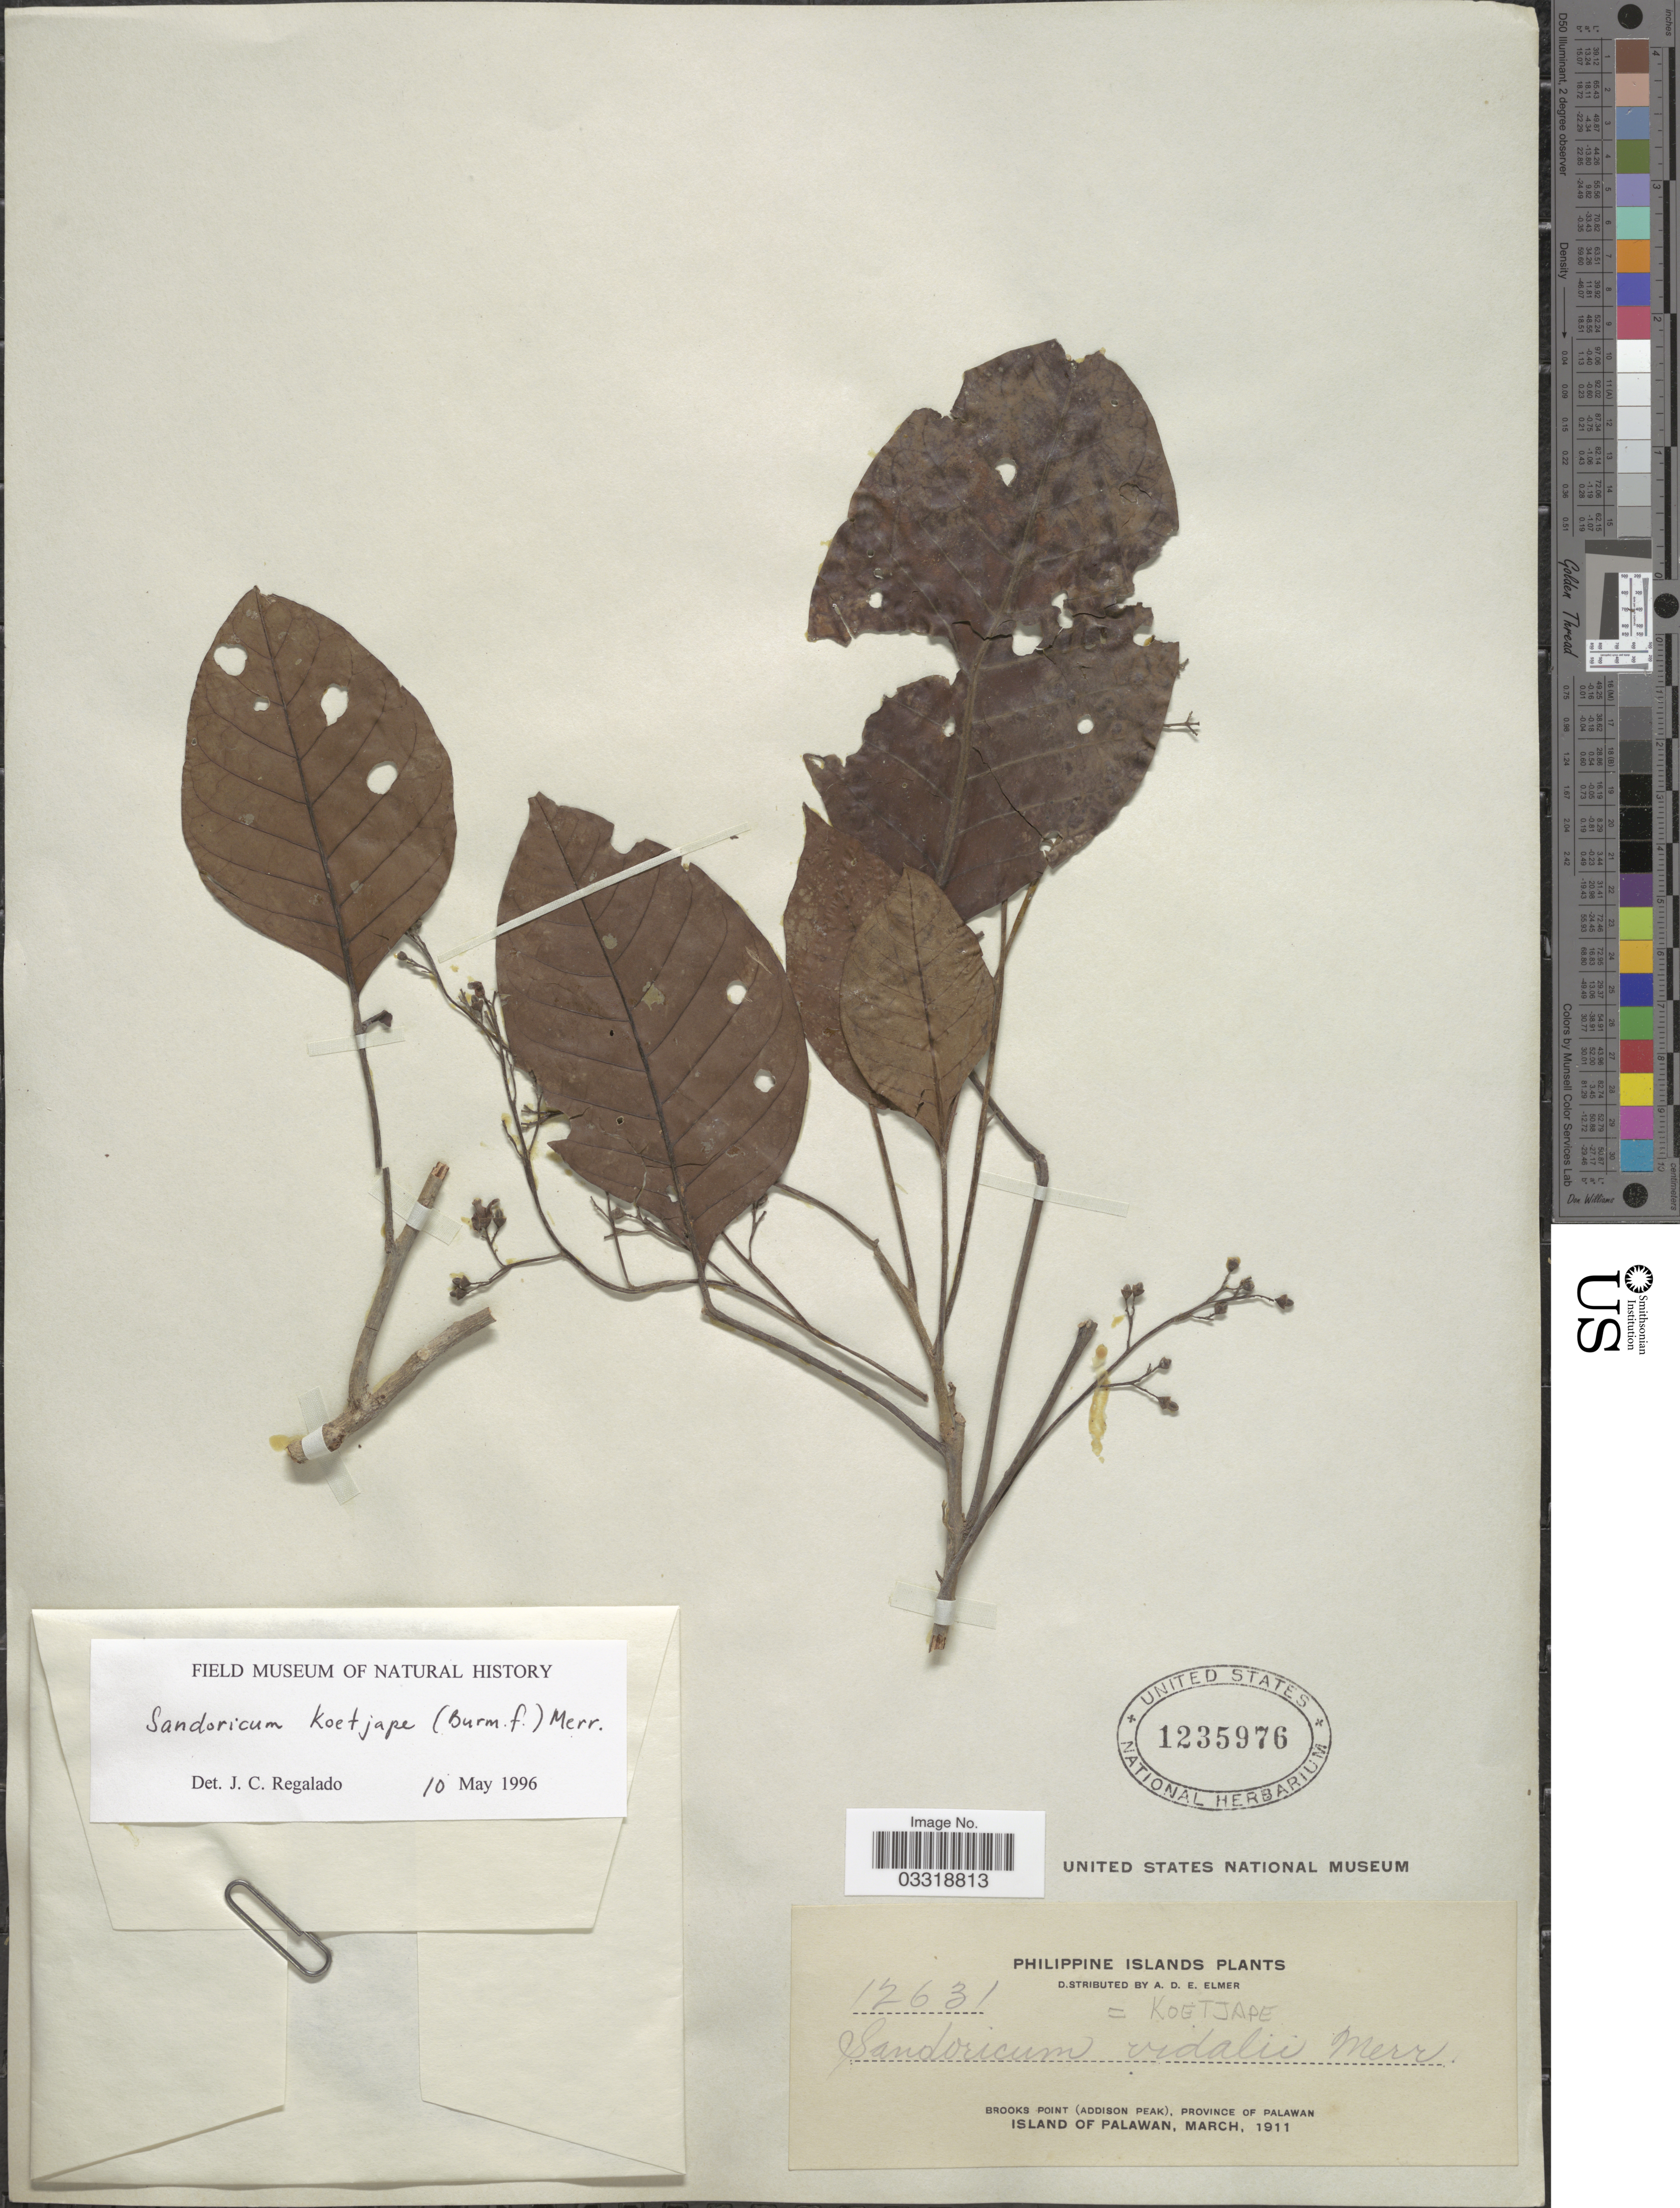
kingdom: Plantae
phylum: Tracheophyta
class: Magnoliopsida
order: Sapindales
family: Meliaceae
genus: Sandoricum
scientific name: Sandoricum koetjape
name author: (Burm. f.) Merr.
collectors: A. D. E. Elmer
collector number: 12631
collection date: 1911-03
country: Philippines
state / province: Mimaropa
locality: Brooks Point (Addison Peak), Province of Palawan, Island of Palawan.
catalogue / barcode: US 1235976